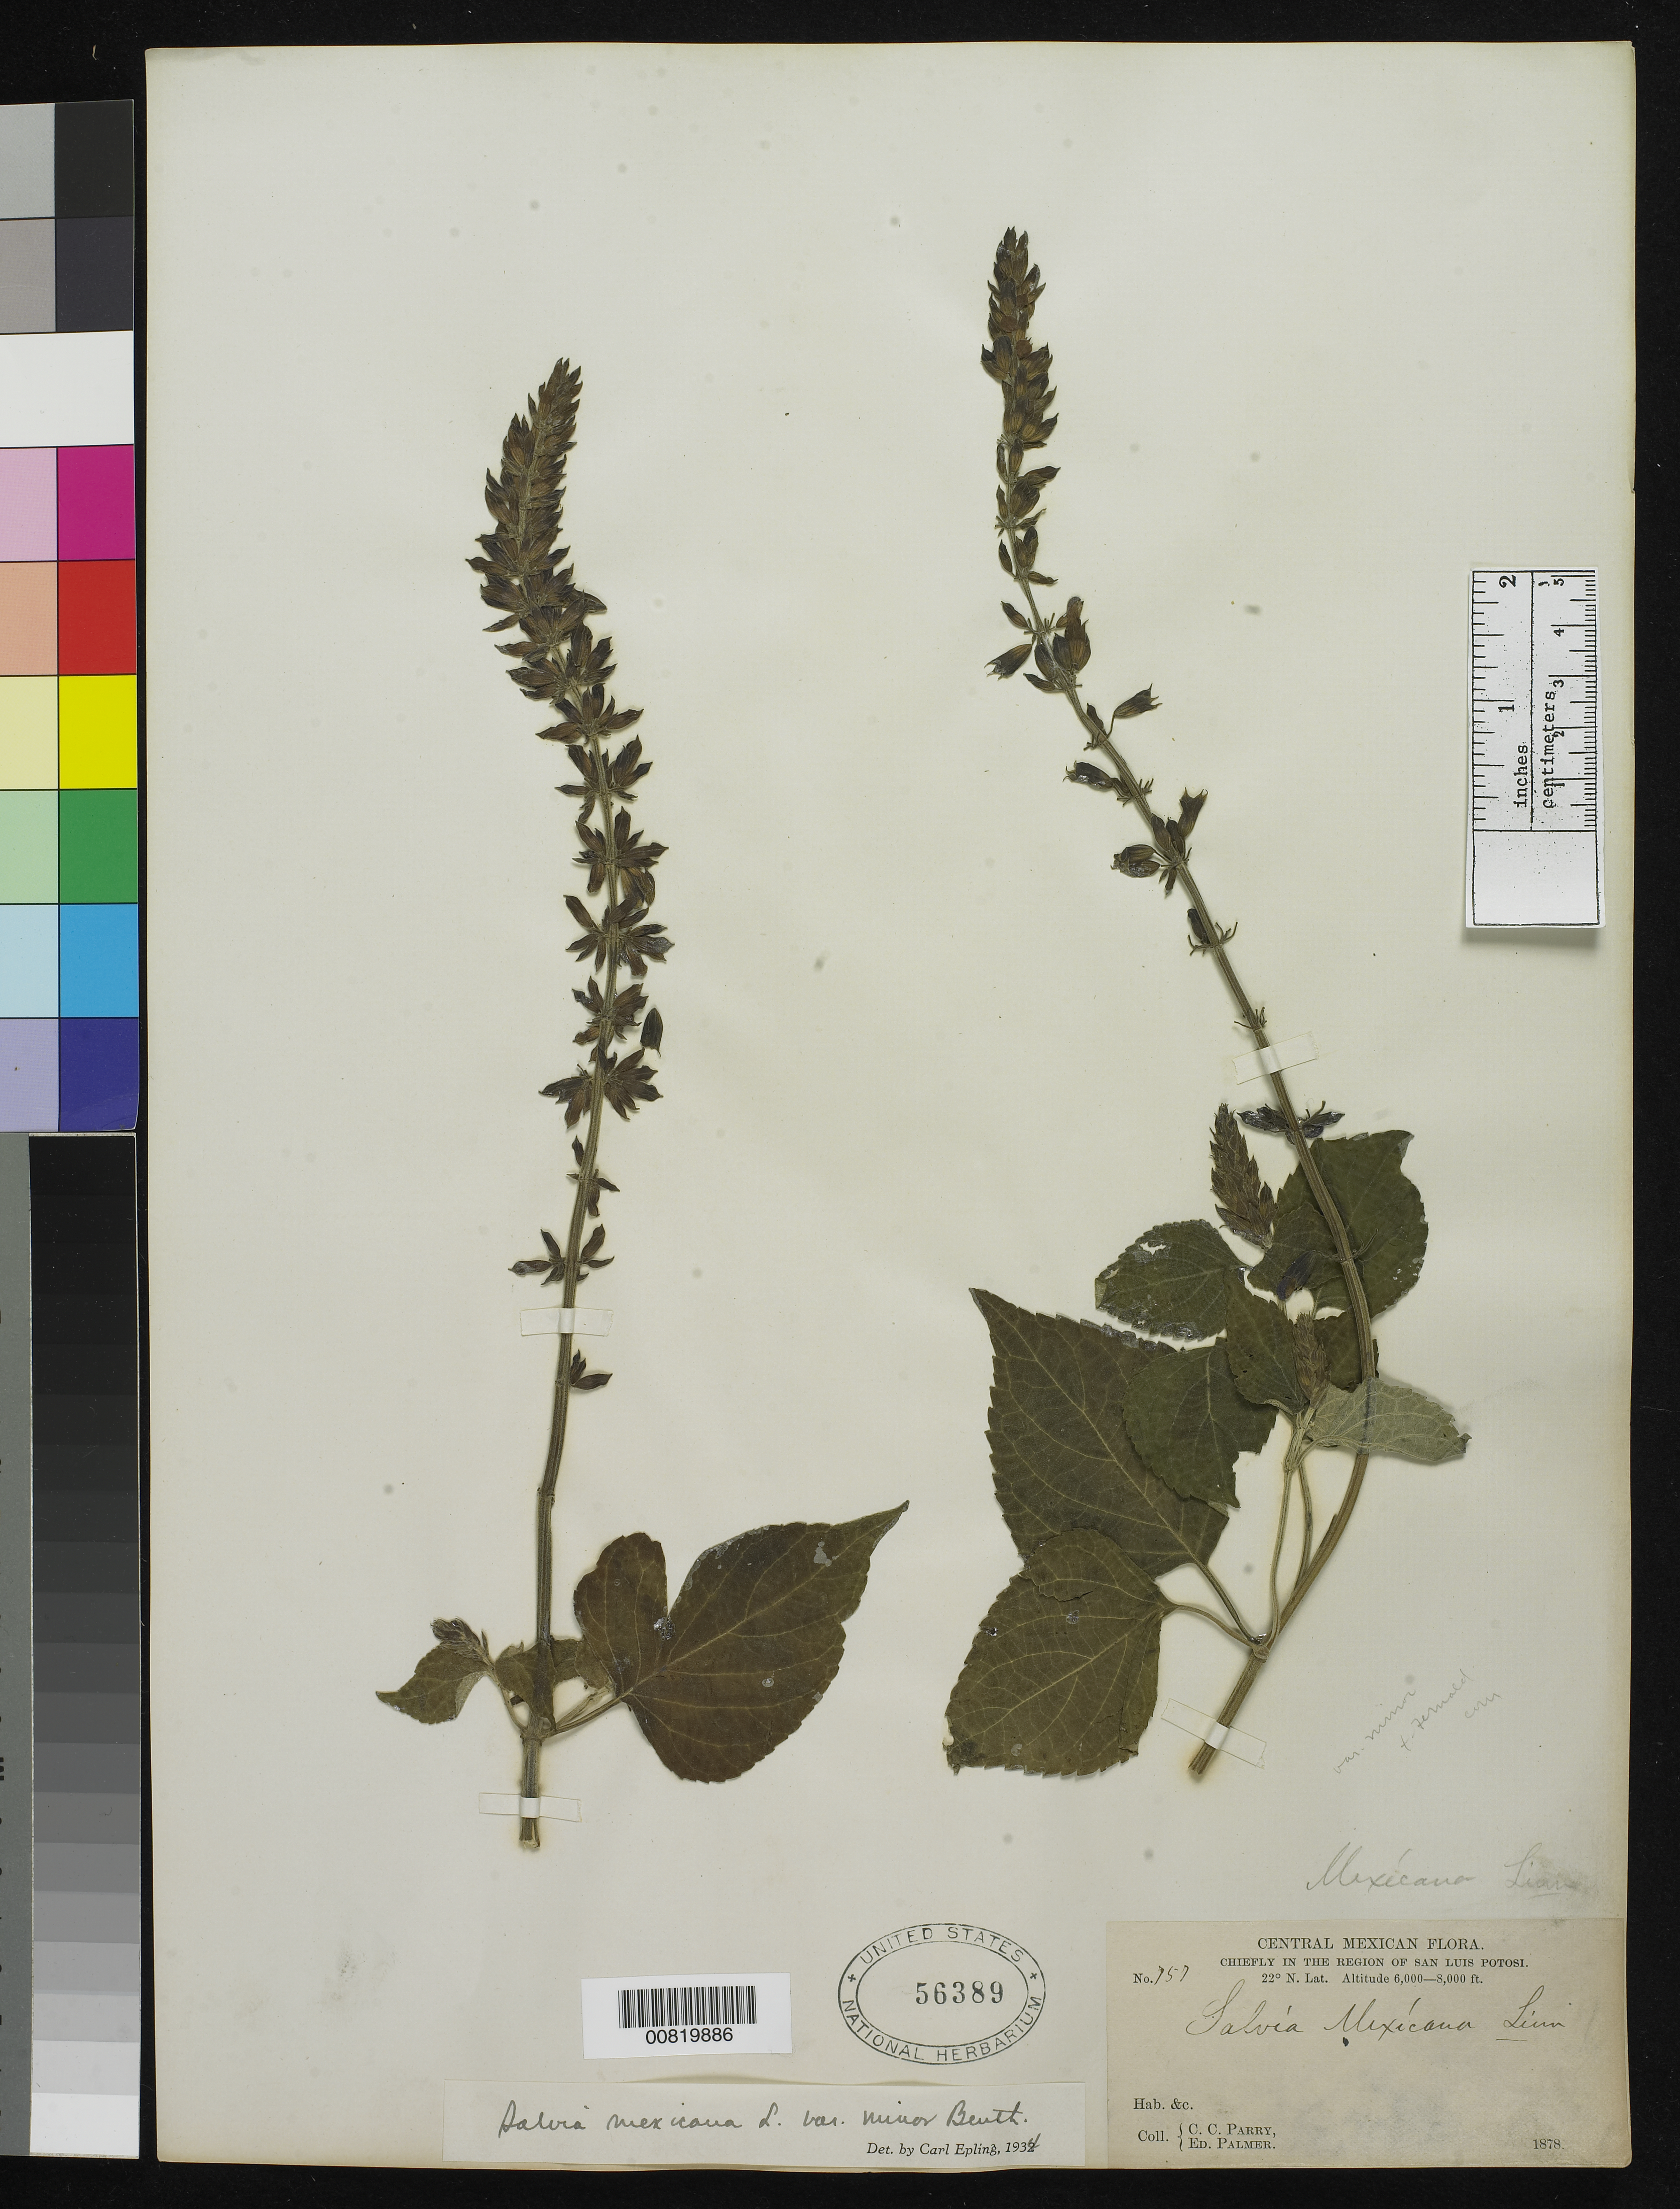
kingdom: Plantae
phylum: Tracheophyta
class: Magnoliopsida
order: Lamiales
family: Lamiaceae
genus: Salvia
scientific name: Salvia mexicana var. minor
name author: L.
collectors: C. C. Parry & E. Palmer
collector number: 757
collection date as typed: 1878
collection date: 1878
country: Mexico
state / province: San Luis Potosí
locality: Chiefly in the region of San Luis Potosí.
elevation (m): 1829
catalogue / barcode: US 56389